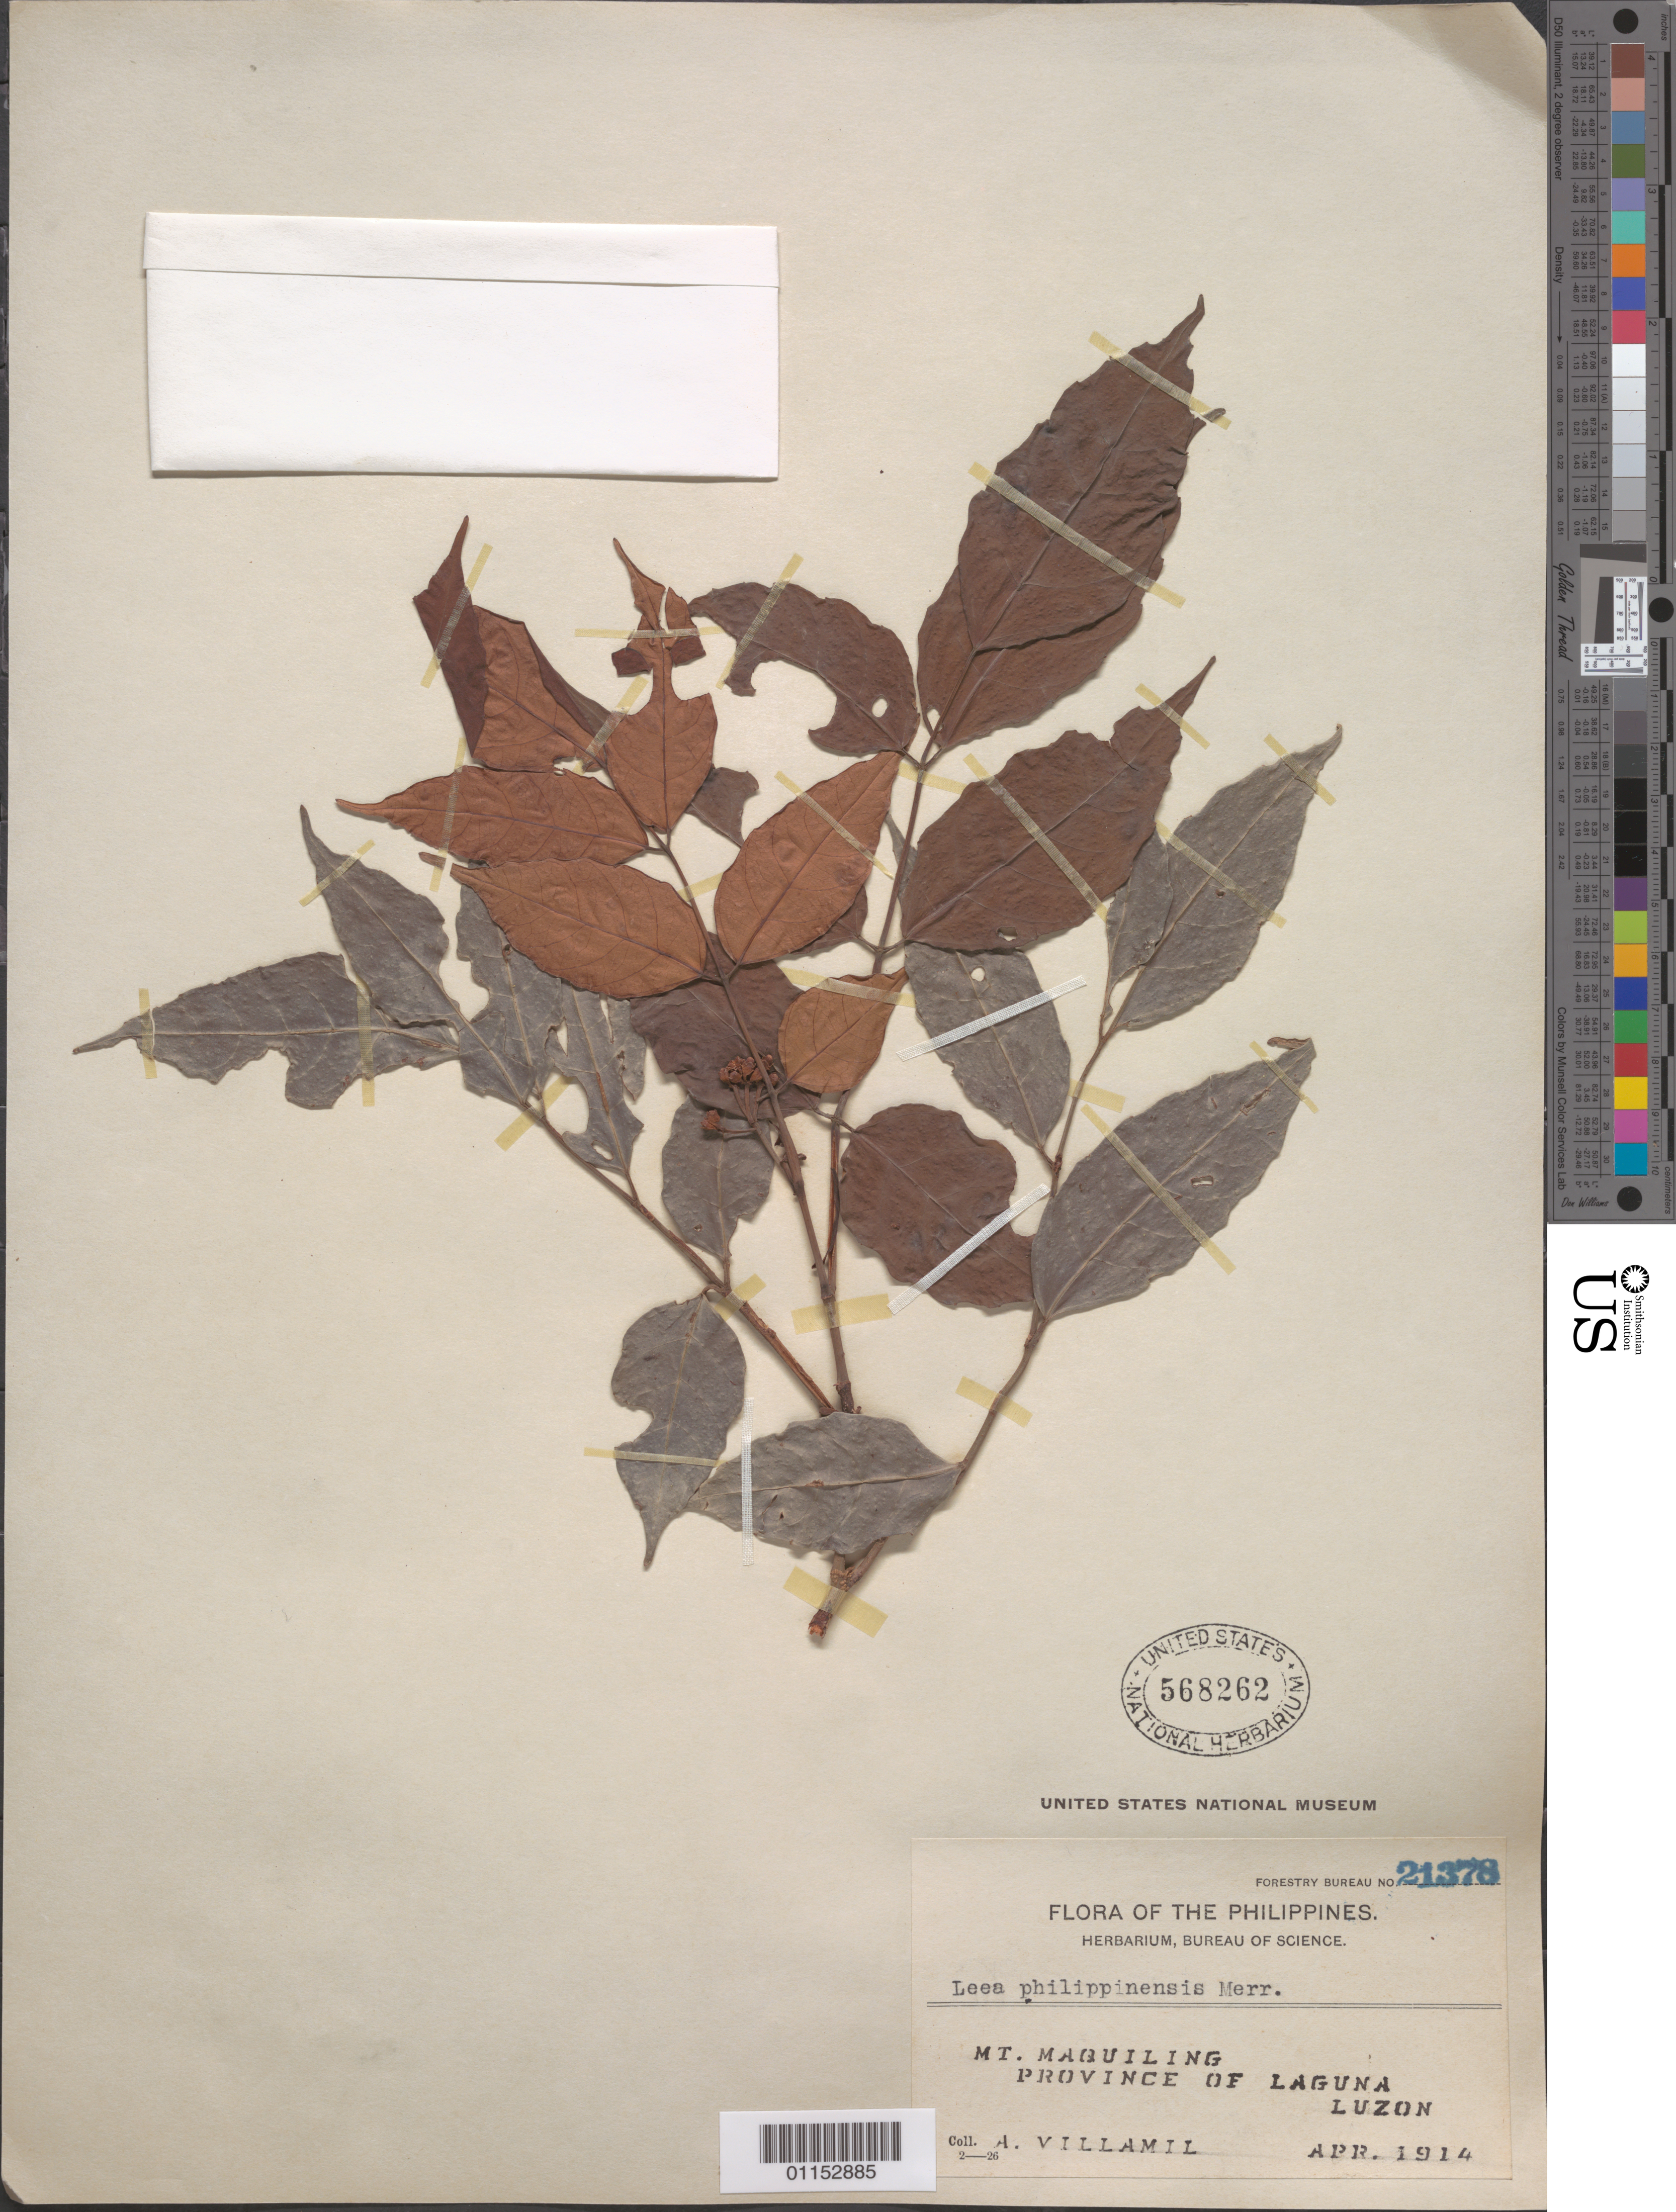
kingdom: Plantae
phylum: Tracheophyta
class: Magnoliopsida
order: Vitales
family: Vitaceae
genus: Leea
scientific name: Leea philippinensis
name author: Merr.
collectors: A. Villamil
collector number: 21378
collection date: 1914-04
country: Philippines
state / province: Calabarzon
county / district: Laguna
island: Luzon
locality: Mt Maquiling. Luzon.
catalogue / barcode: US 568262